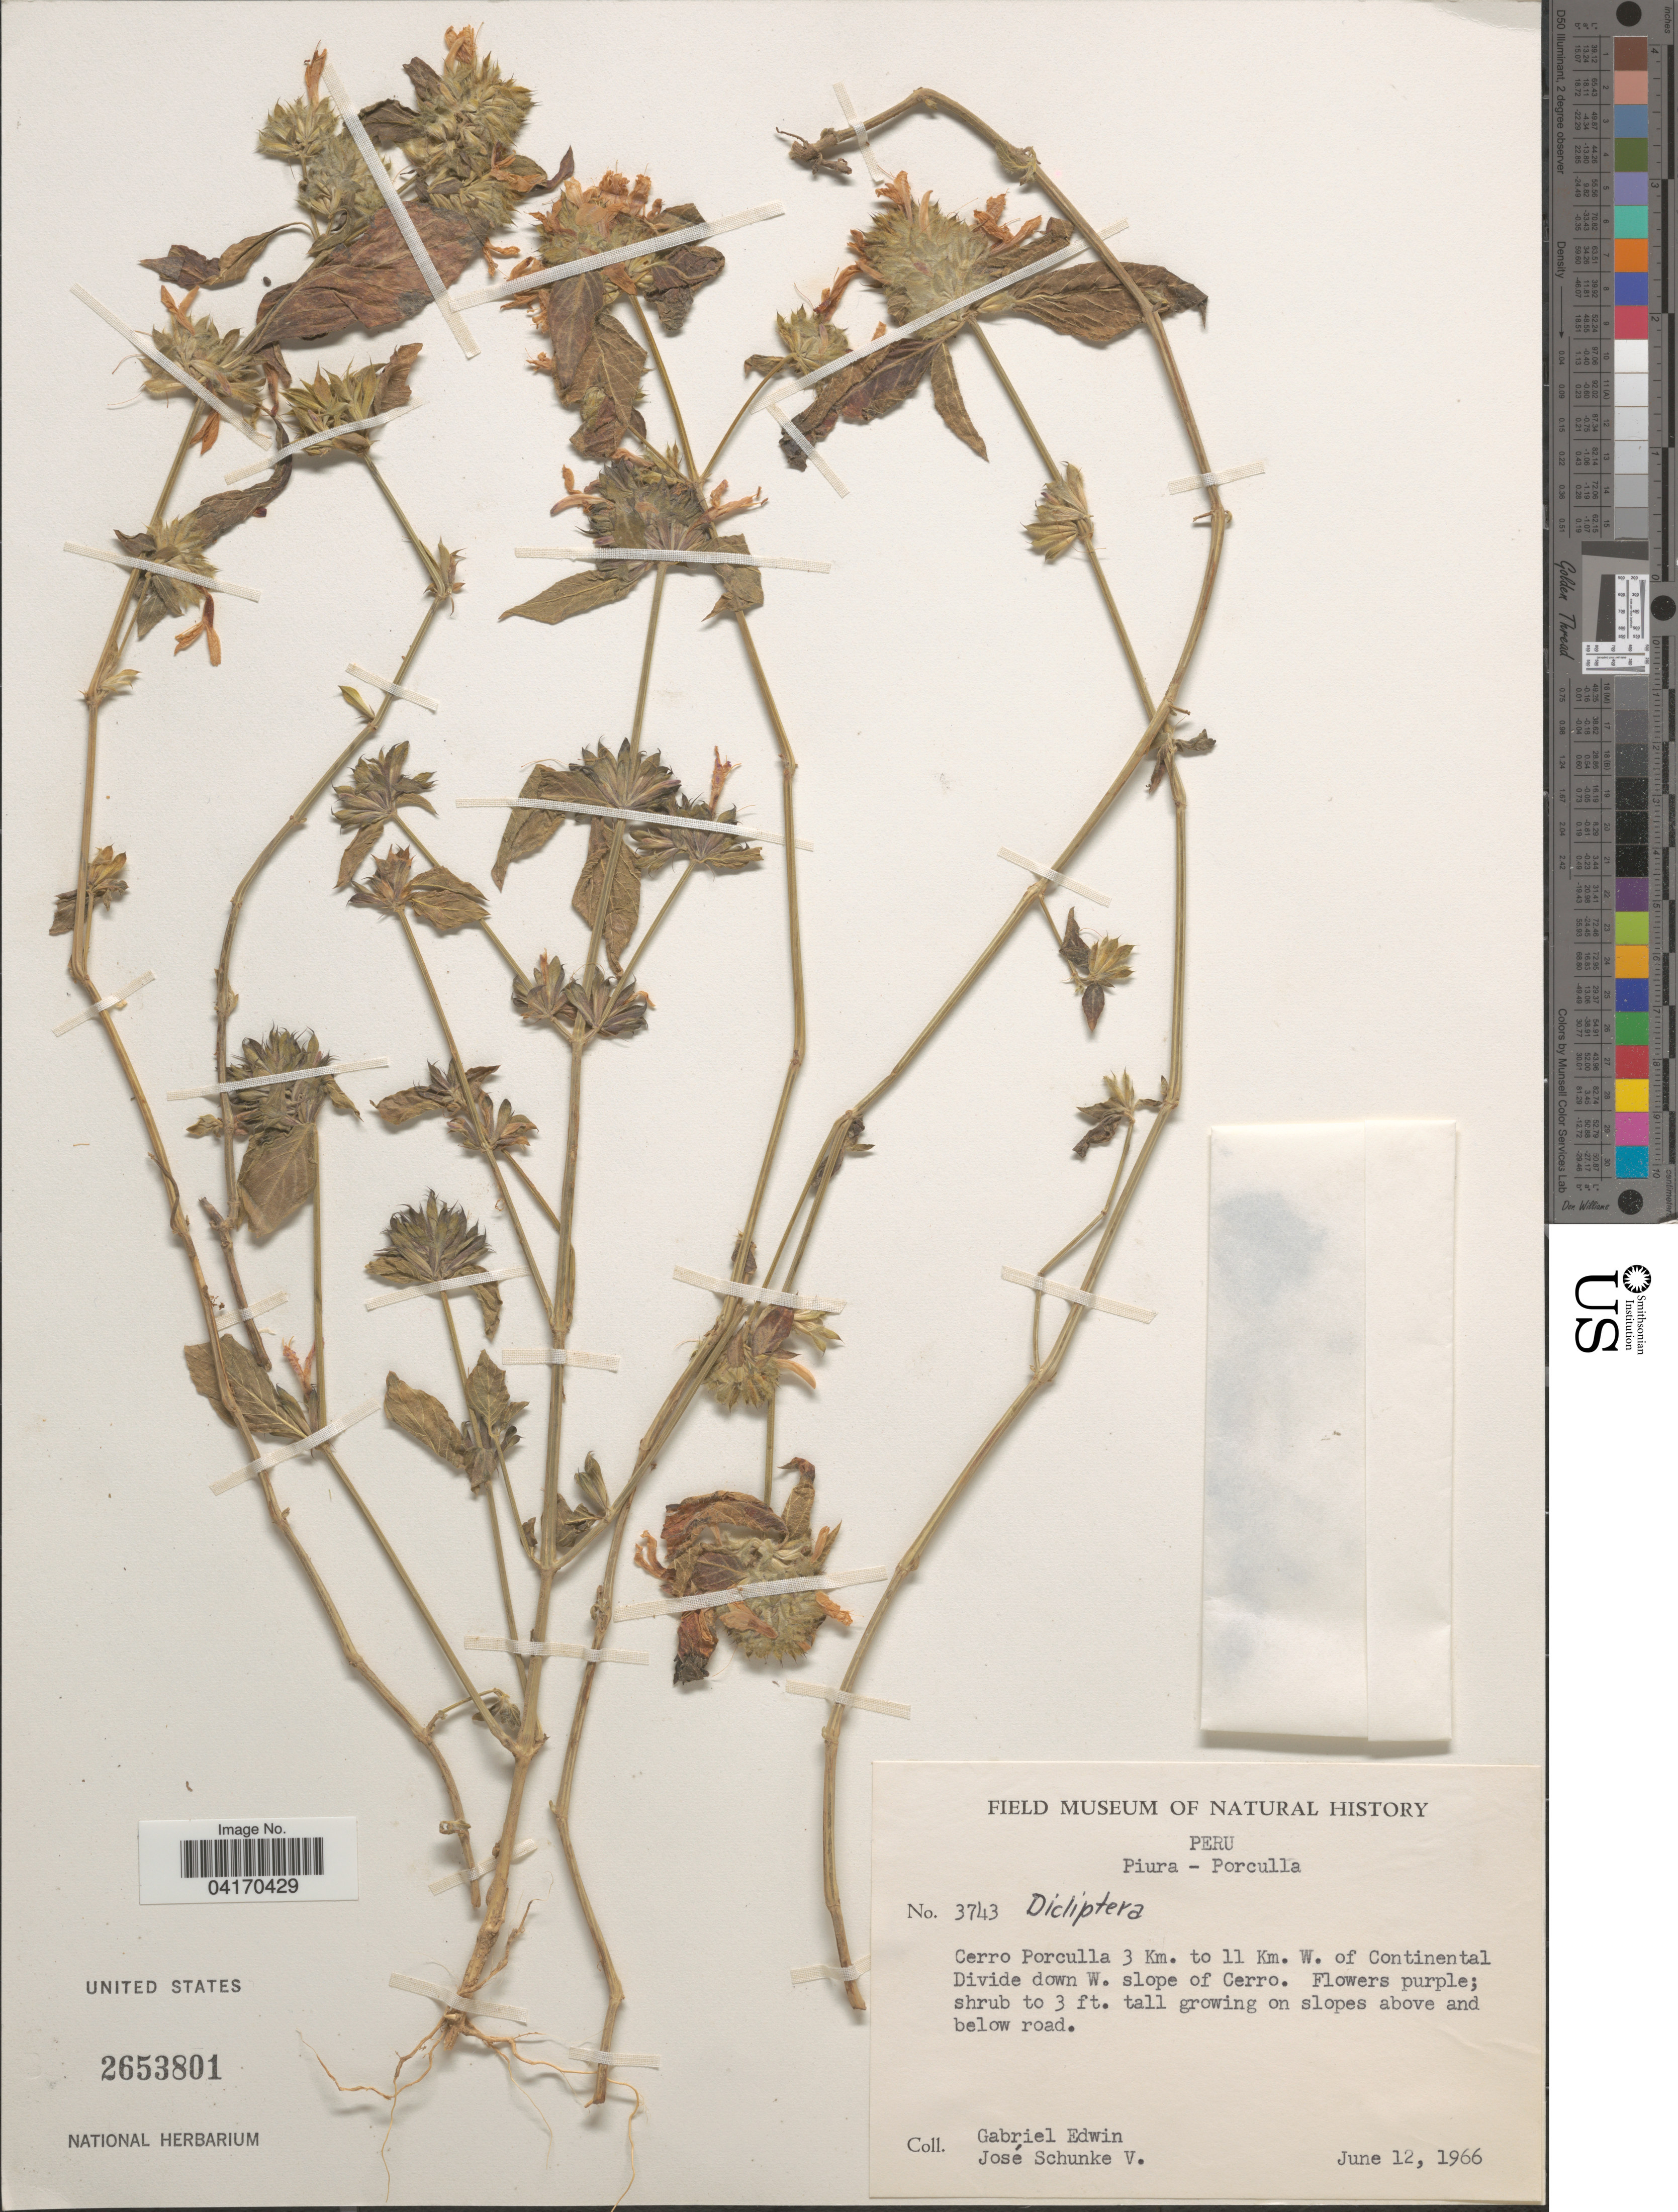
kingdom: Plantae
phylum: Tracheophyta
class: Magnoliopsida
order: Lamiales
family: Acanthaceae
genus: Dicliptera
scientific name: Dicliptera sp.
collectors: G. Edwin & J. Schunke Vigo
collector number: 3743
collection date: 1966-06-12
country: Peru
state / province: Piura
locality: Piura - Porculla. Cerro Porculla 3 Km. to 11 Km. W. of Continental Divide down W. slope of Cerro.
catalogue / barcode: US 2653801